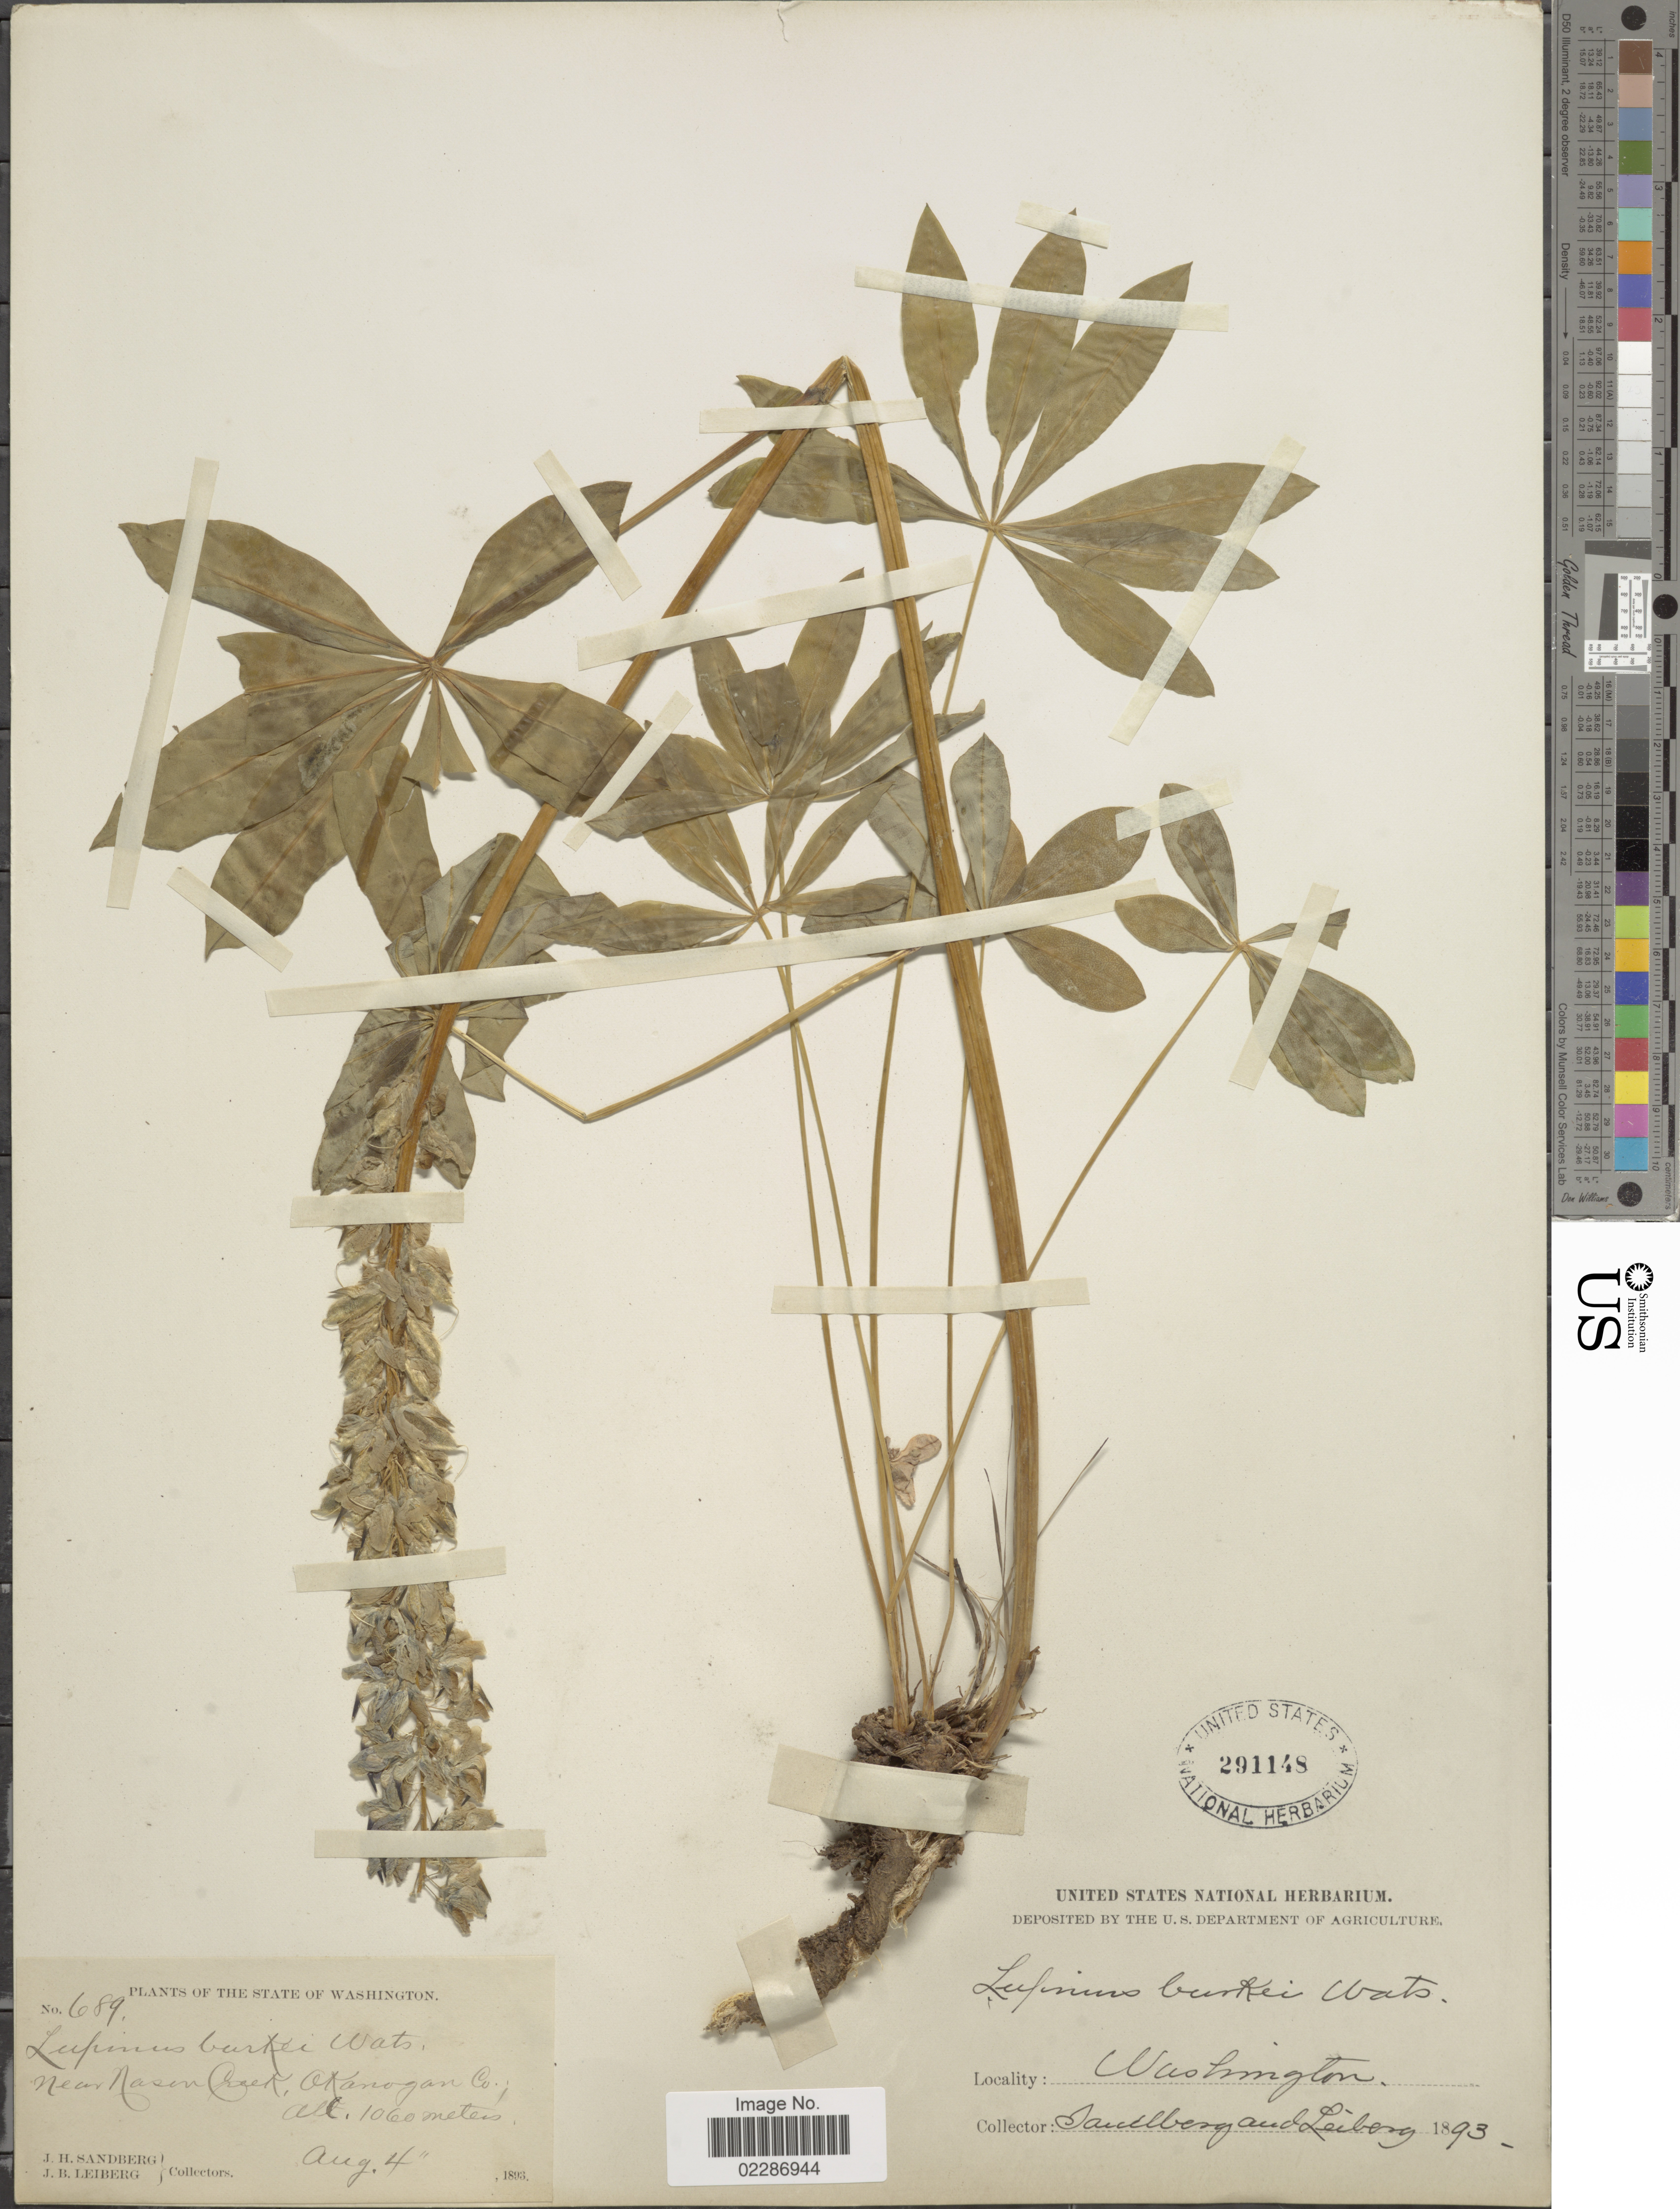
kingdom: Plantae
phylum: Tracheophyta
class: Magnoliopsida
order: Fabales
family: Fabaceae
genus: Lupinus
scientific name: Lupinus burkei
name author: S. Watson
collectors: J. H. Sandberg & J. B. Leiberg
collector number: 689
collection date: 1893-08-04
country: United States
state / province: Washington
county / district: Okanogan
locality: Near Nasen Creek, Okanogan Co.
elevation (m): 1060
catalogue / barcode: US 291148